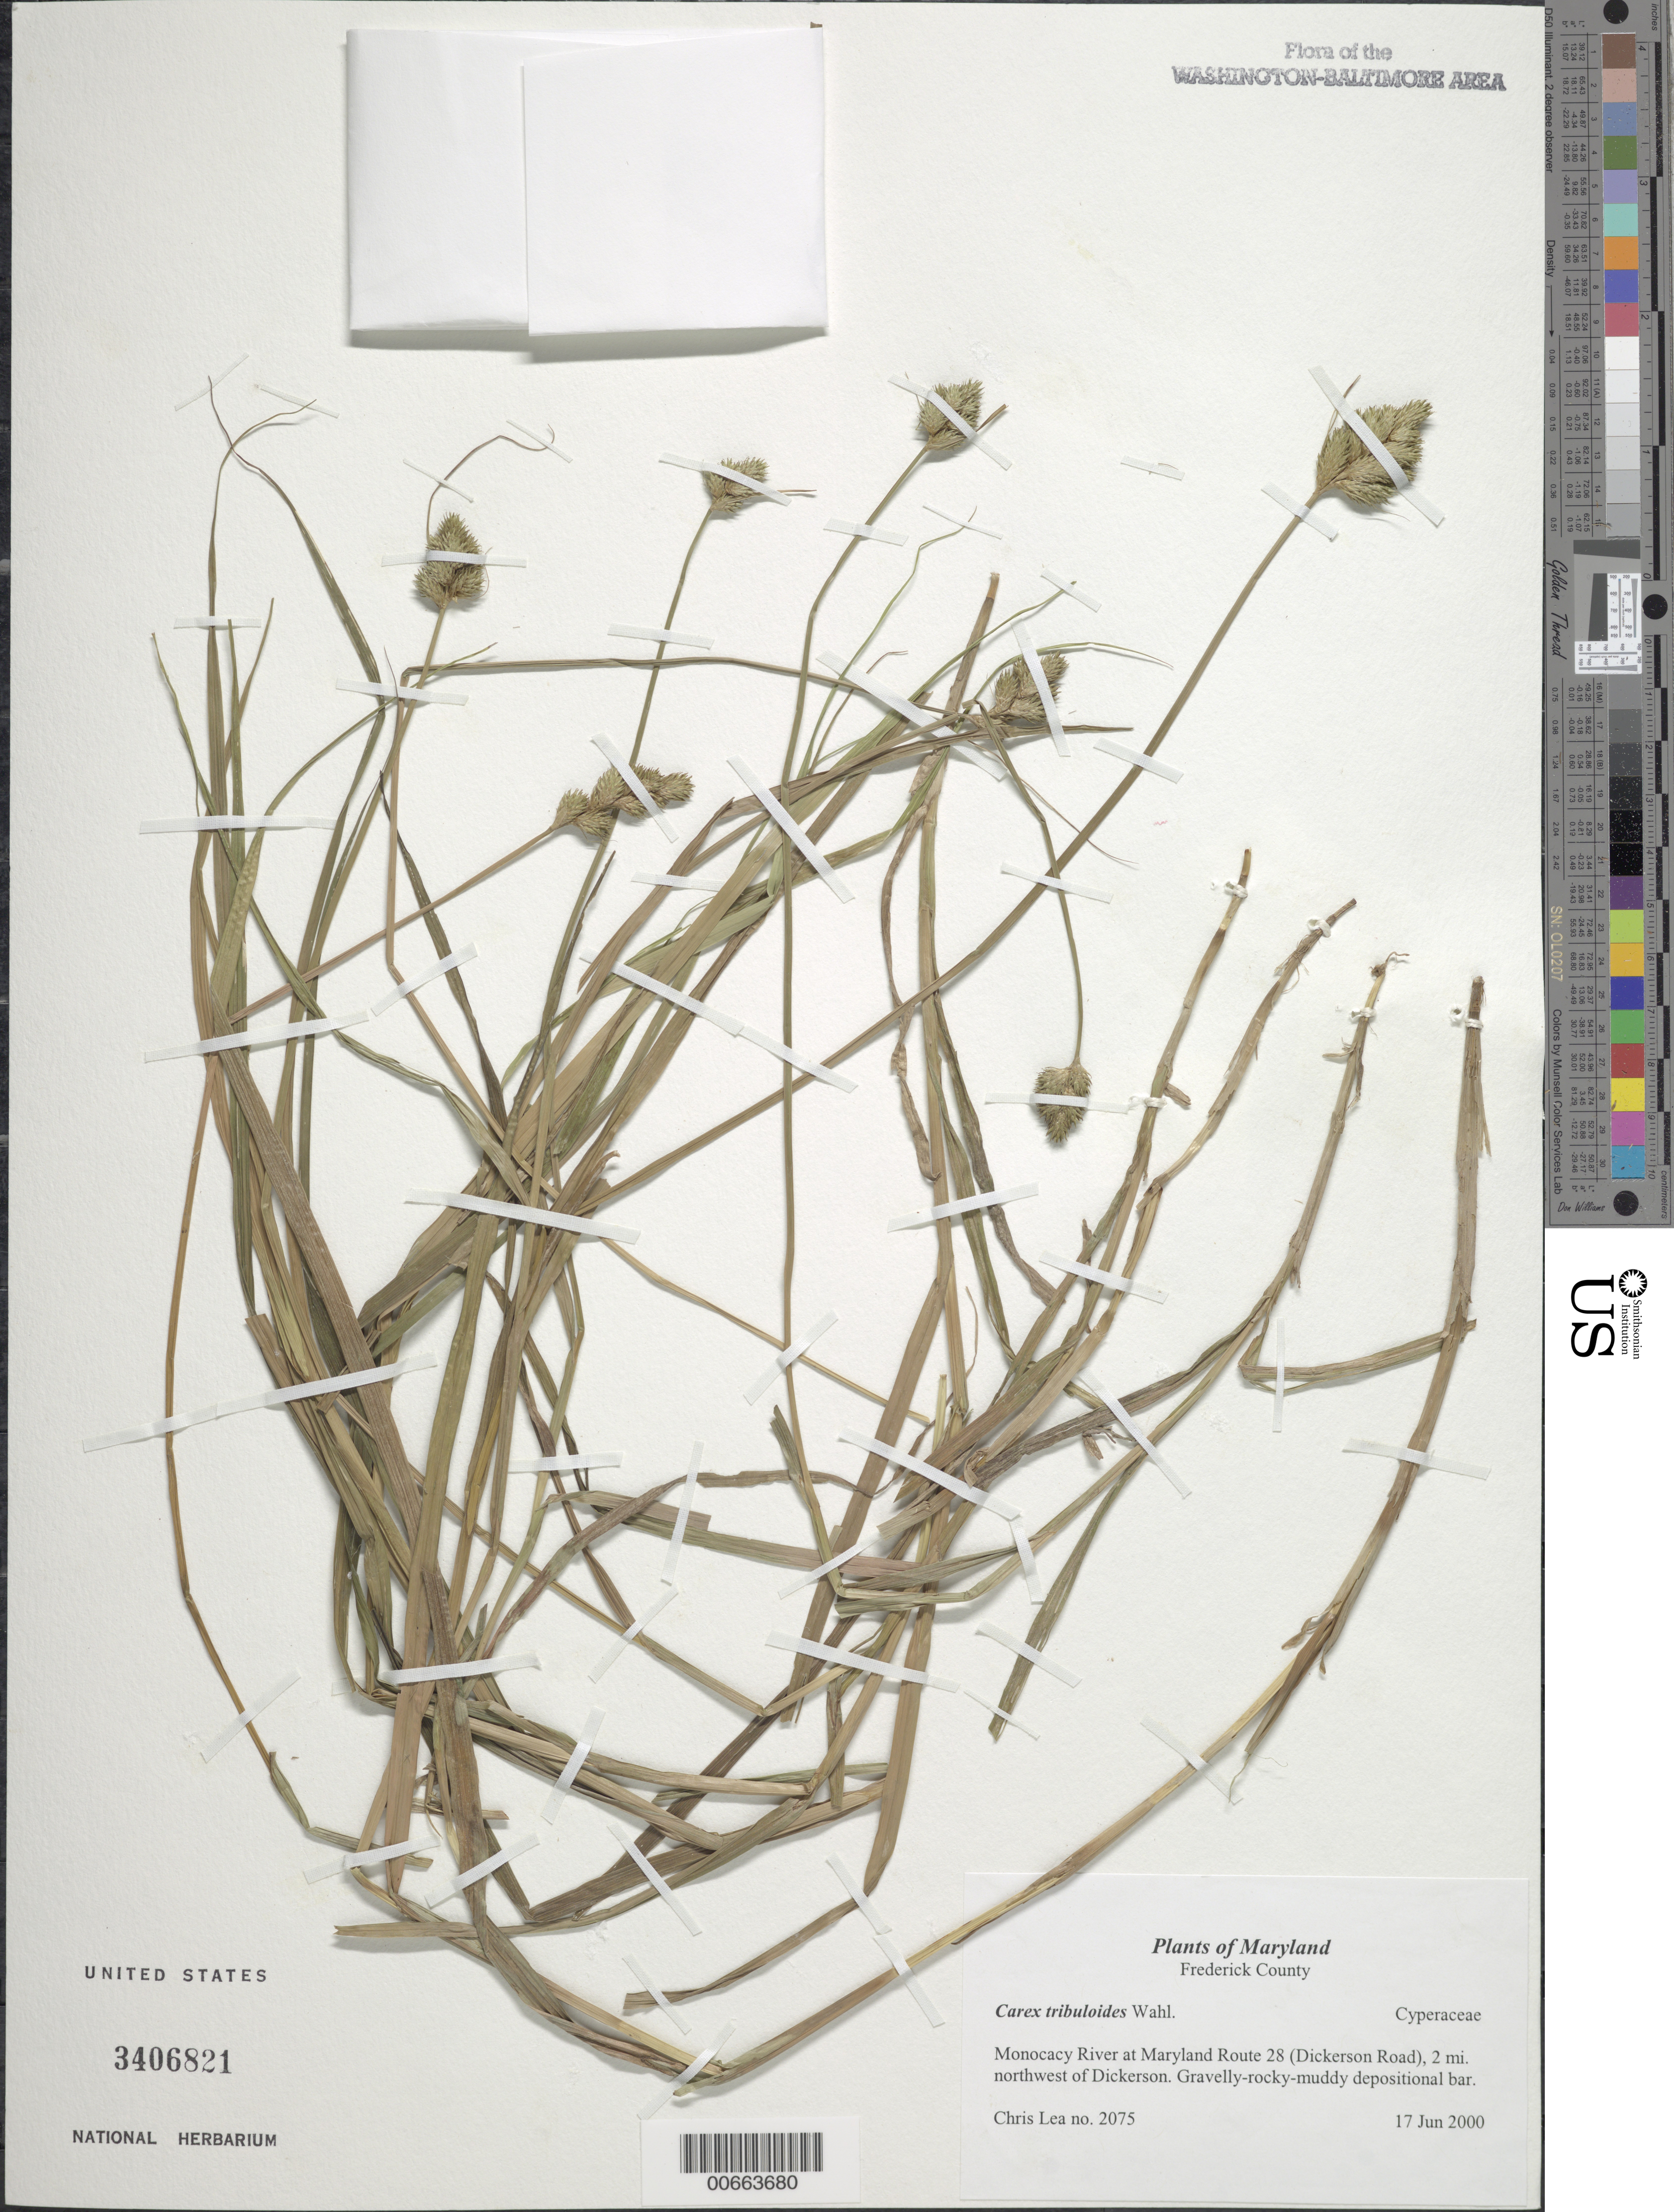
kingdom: Plantae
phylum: Tracheophyta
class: Liliopsida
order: Poales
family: Cyperaceae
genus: Carex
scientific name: Carex tribuloides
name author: Wahlenb.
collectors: C. Lea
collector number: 2075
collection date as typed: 17 Jun 2000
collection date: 2000-06-17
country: United States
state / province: Maryland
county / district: Frederick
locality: Monocacy River at Md. Rte. (Dickerson Road), 2 mi. northwest of Dickerson.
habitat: Gravelly-rocky-muddy depositional bar.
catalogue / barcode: US 3406821